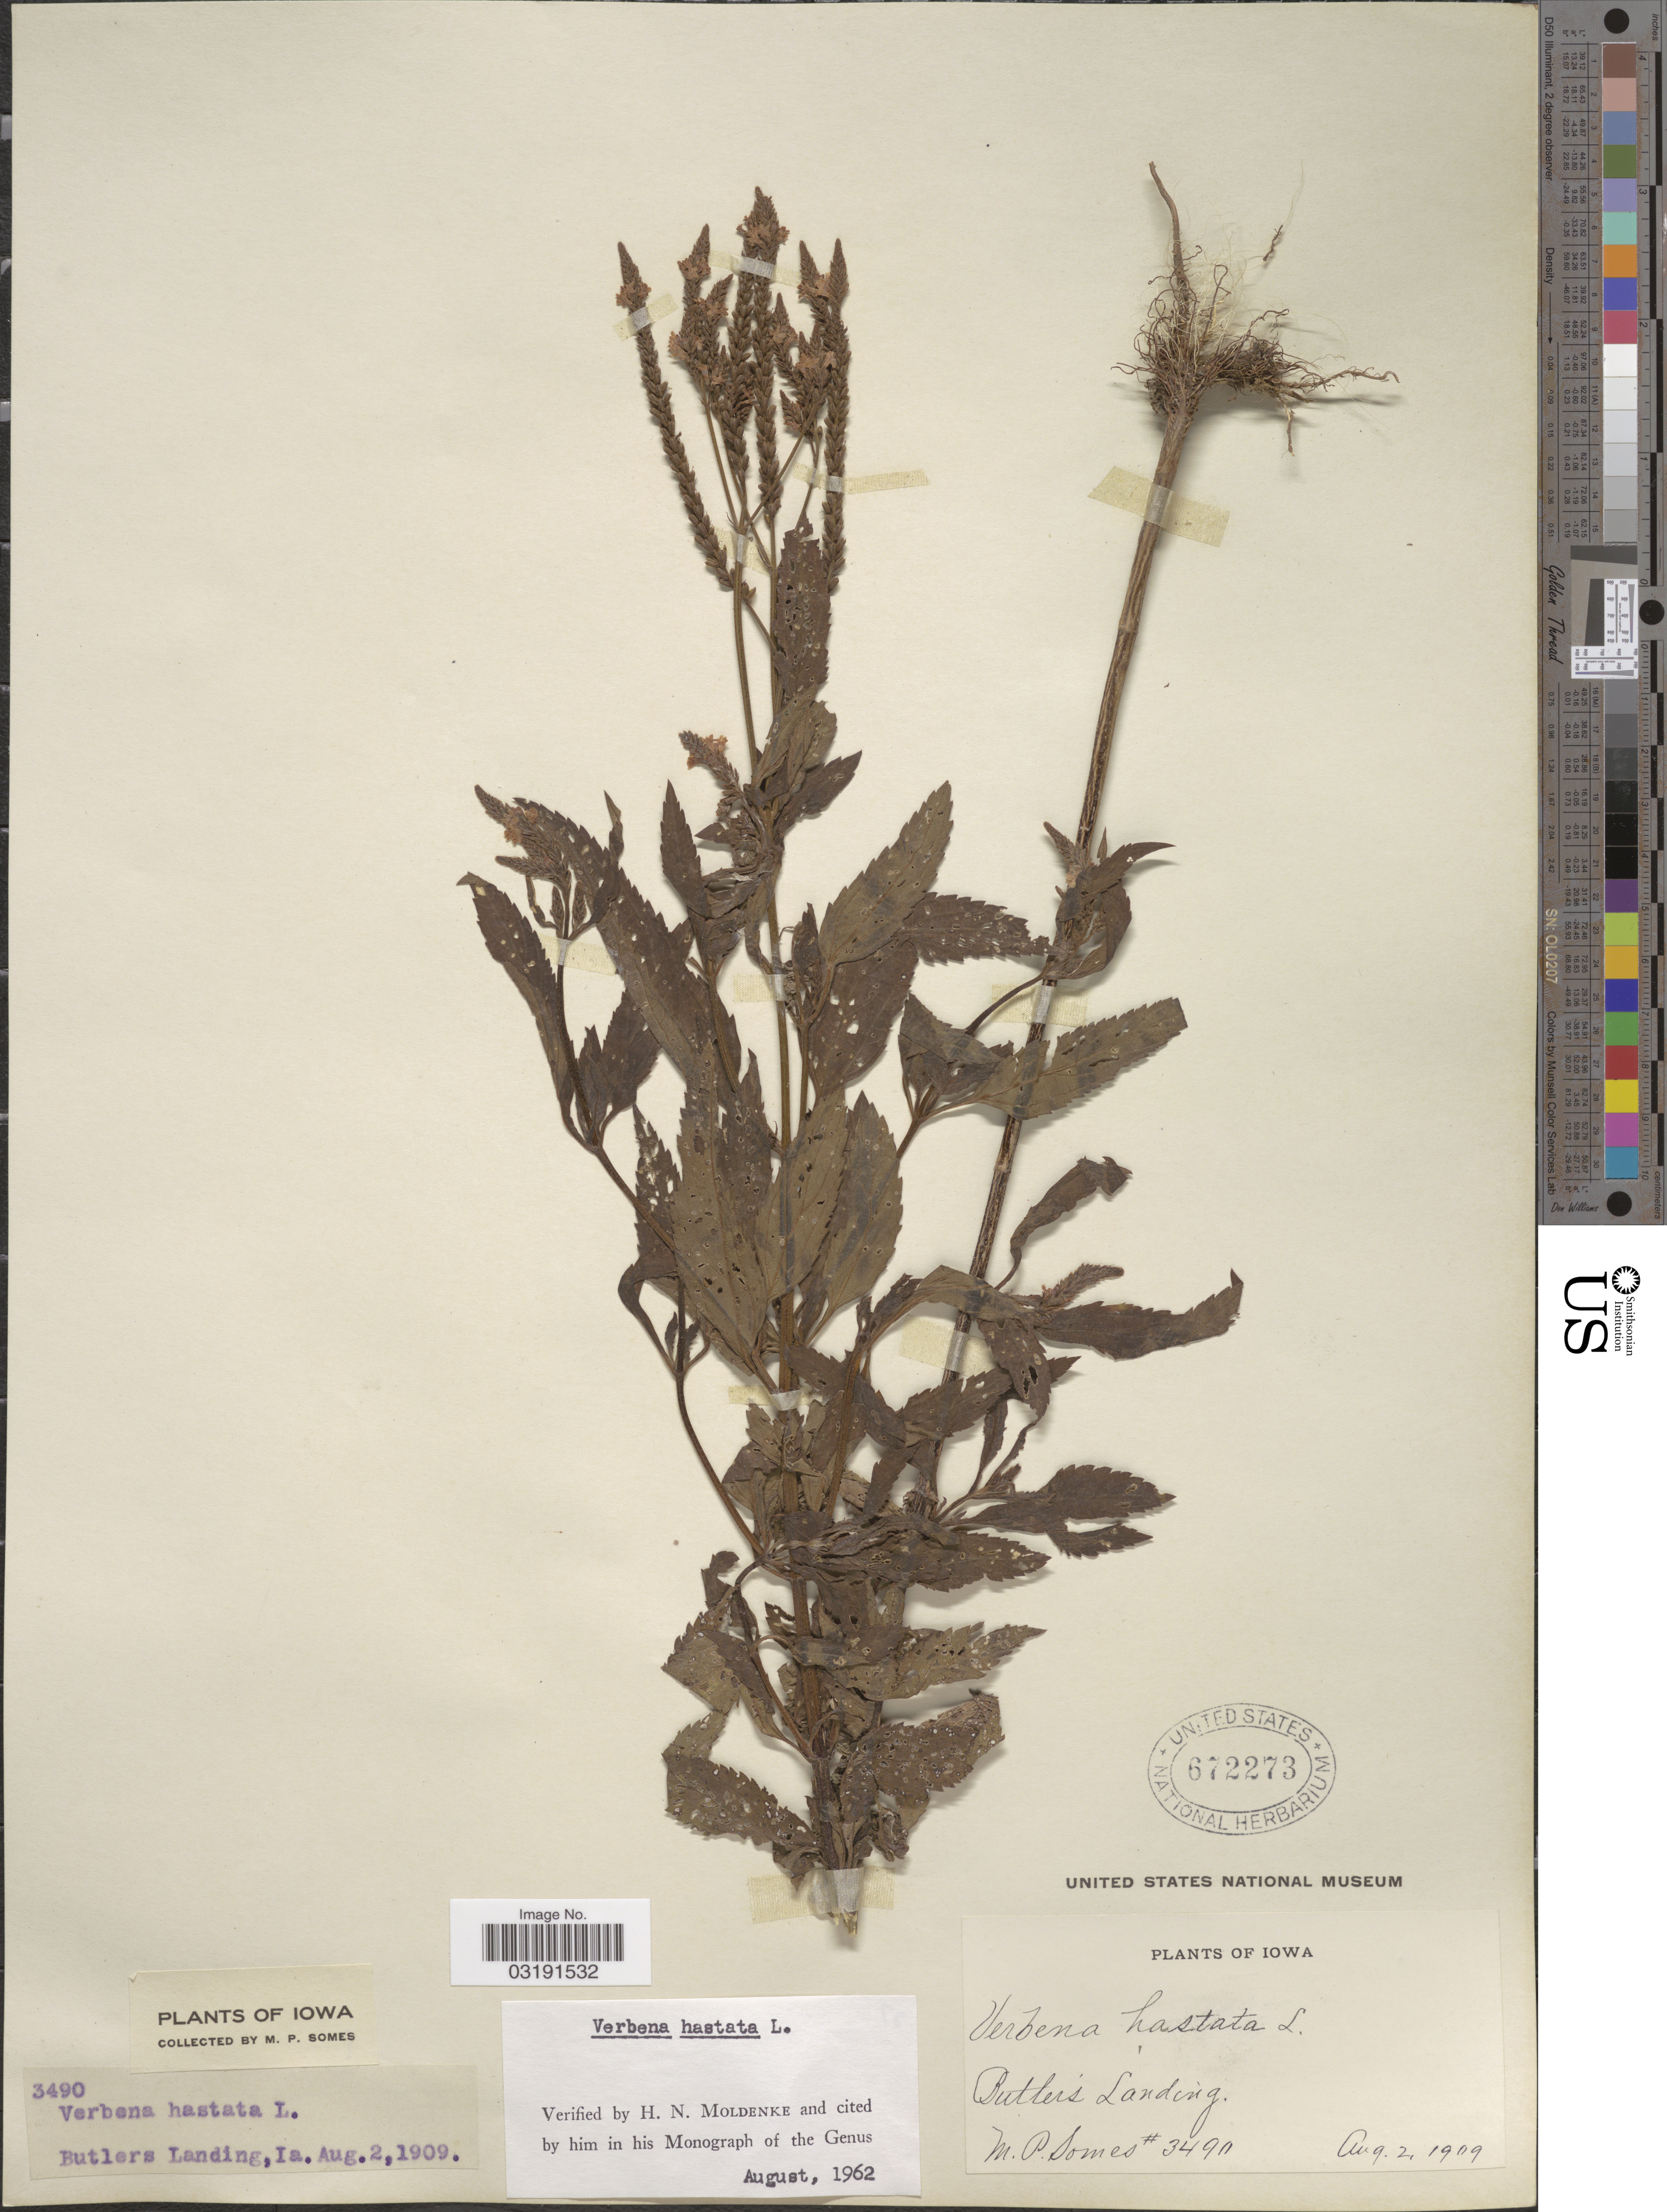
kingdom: Plantae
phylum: Tracheophyta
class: Magnoliopsida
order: Lamiales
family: Verbenaceae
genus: Verbena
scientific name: Verbena hastata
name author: L.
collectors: M. Somes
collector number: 3490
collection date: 1909-08-02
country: United States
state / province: Iowa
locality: Butlers Landing.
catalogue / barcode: US 672273